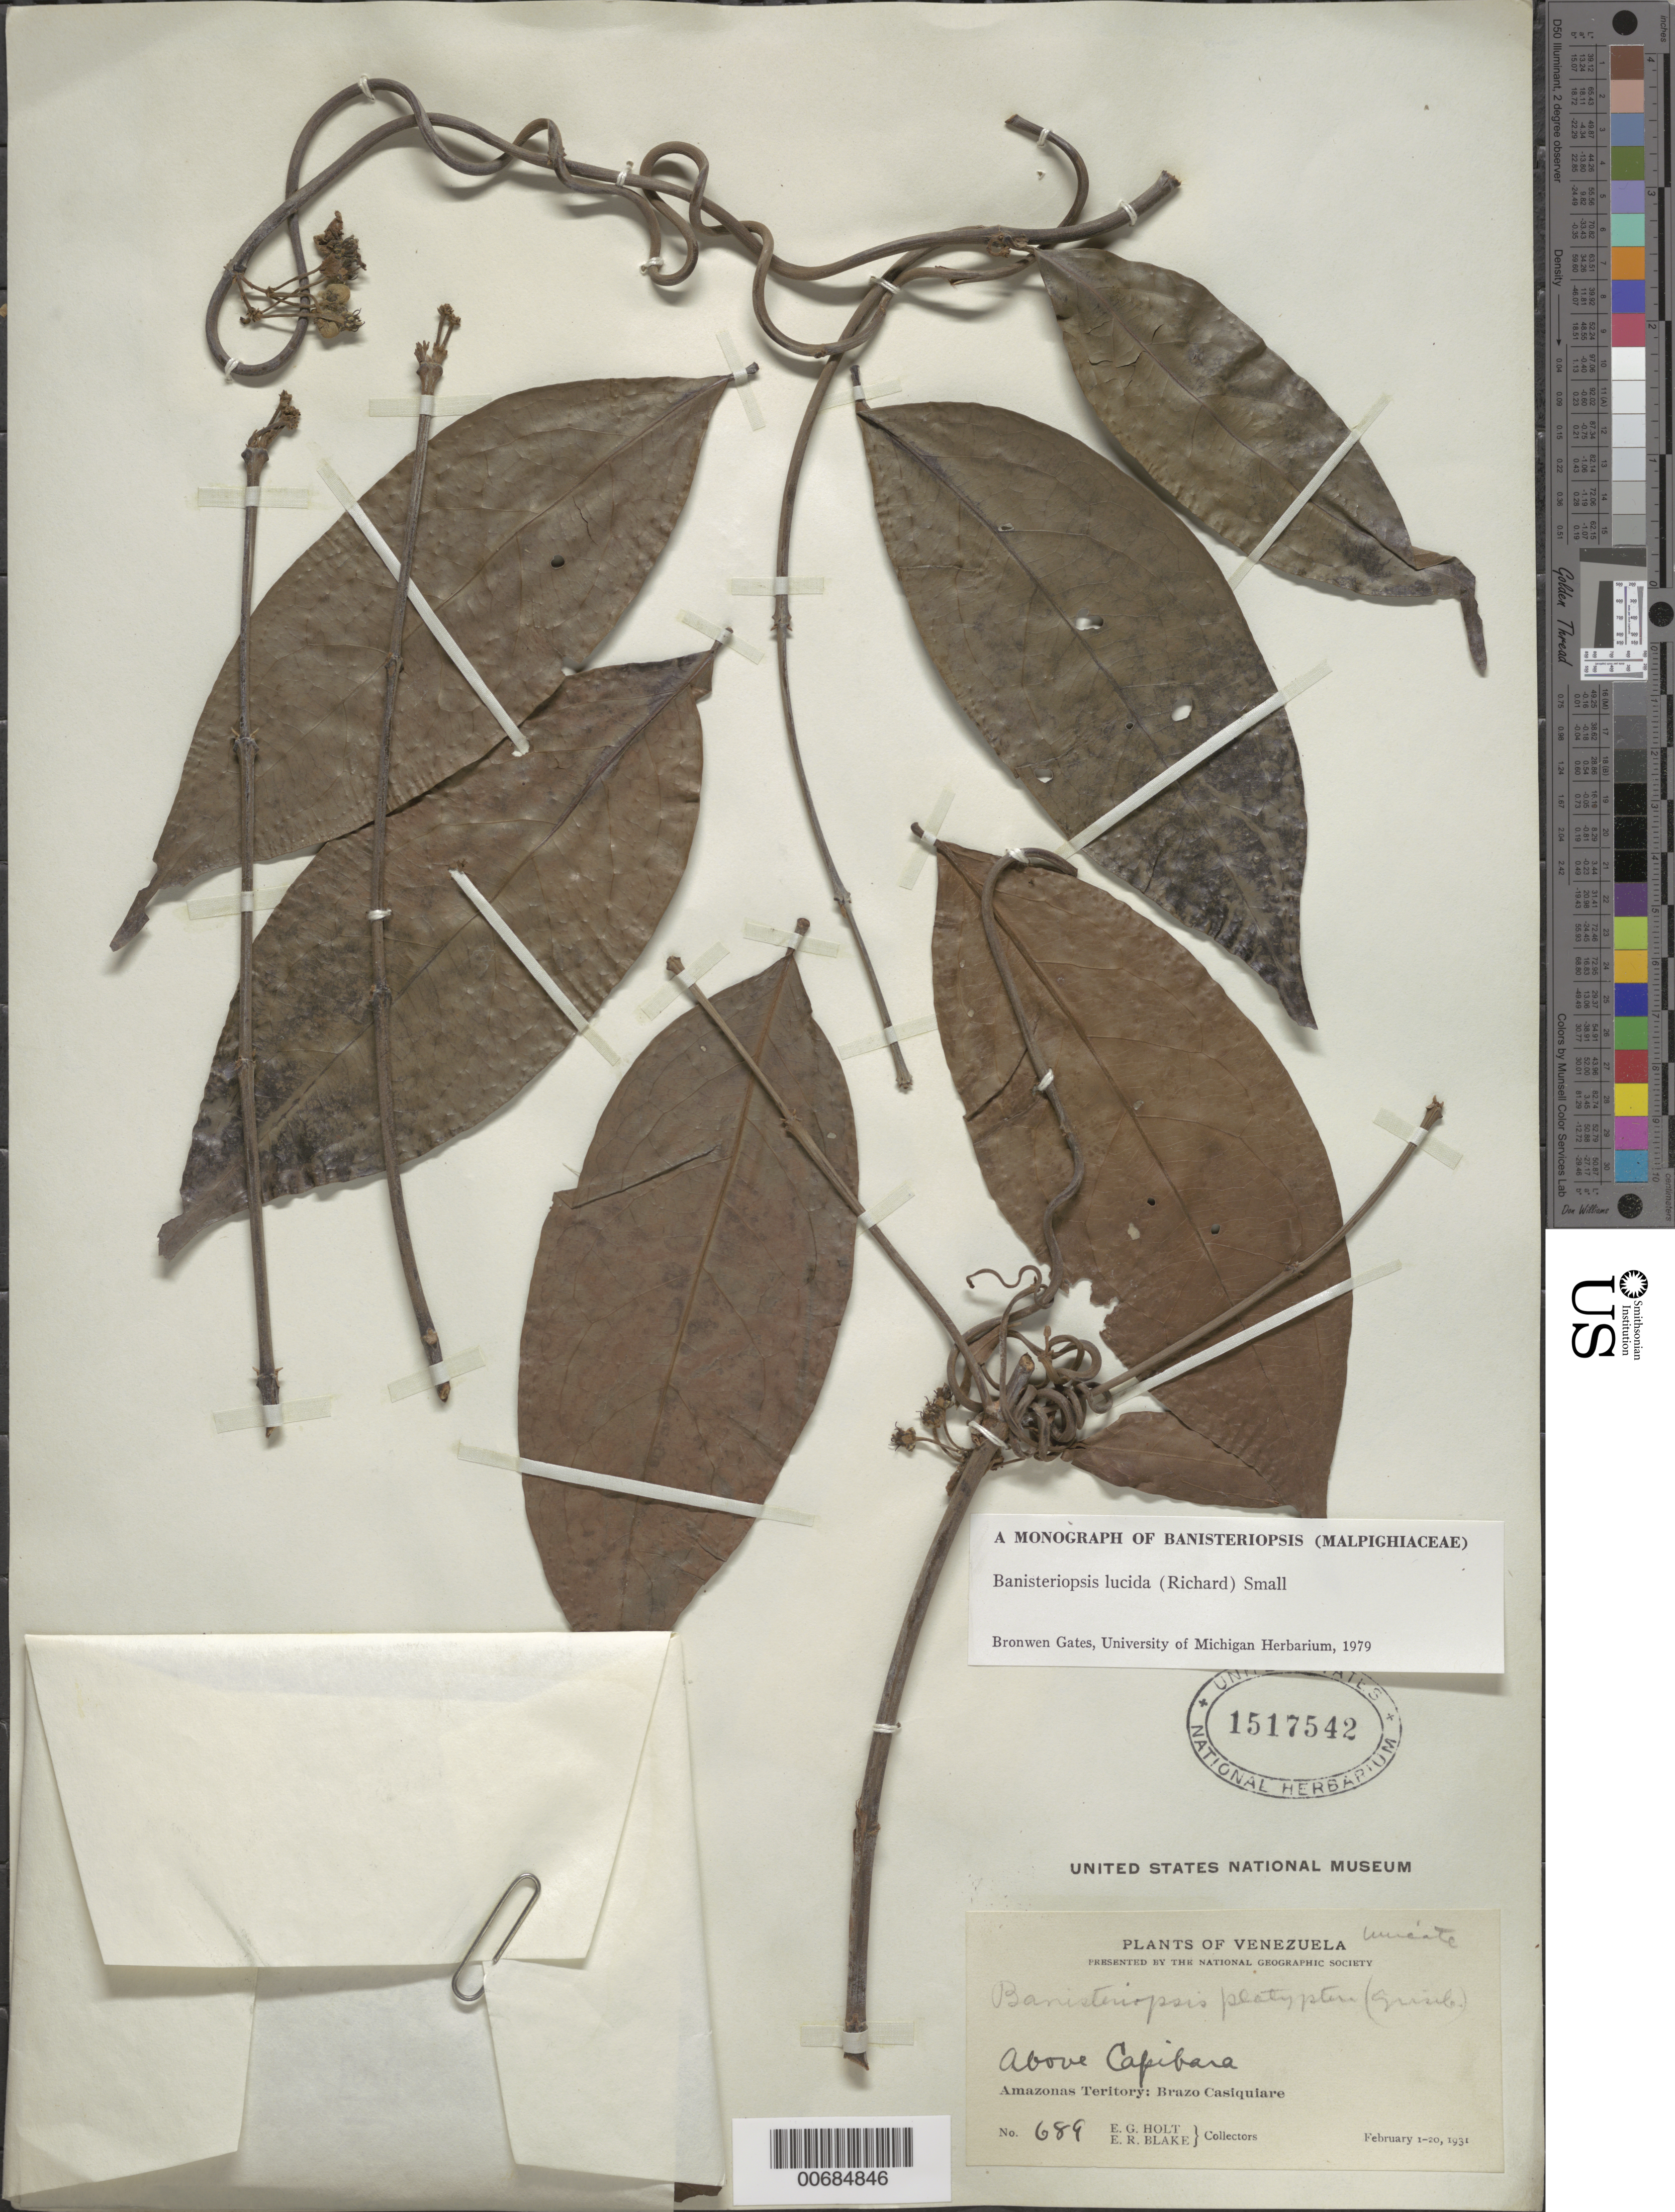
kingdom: Plantae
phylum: Tracheophyta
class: Magnoliopsida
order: Malpighiales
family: Malpighiaceae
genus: Banisteriopsis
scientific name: Banisteriopsis lucida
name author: (Rich.) Small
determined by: Gates, B.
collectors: E. Holt & E. R. Blake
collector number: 689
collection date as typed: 1-Feb-31 to 20-Feb-31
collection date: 1931-02-01/1931-02-20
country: Venezuela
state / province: Amazonas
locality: Brazo Casiquiare, above Capibara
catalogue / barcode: US 1517542